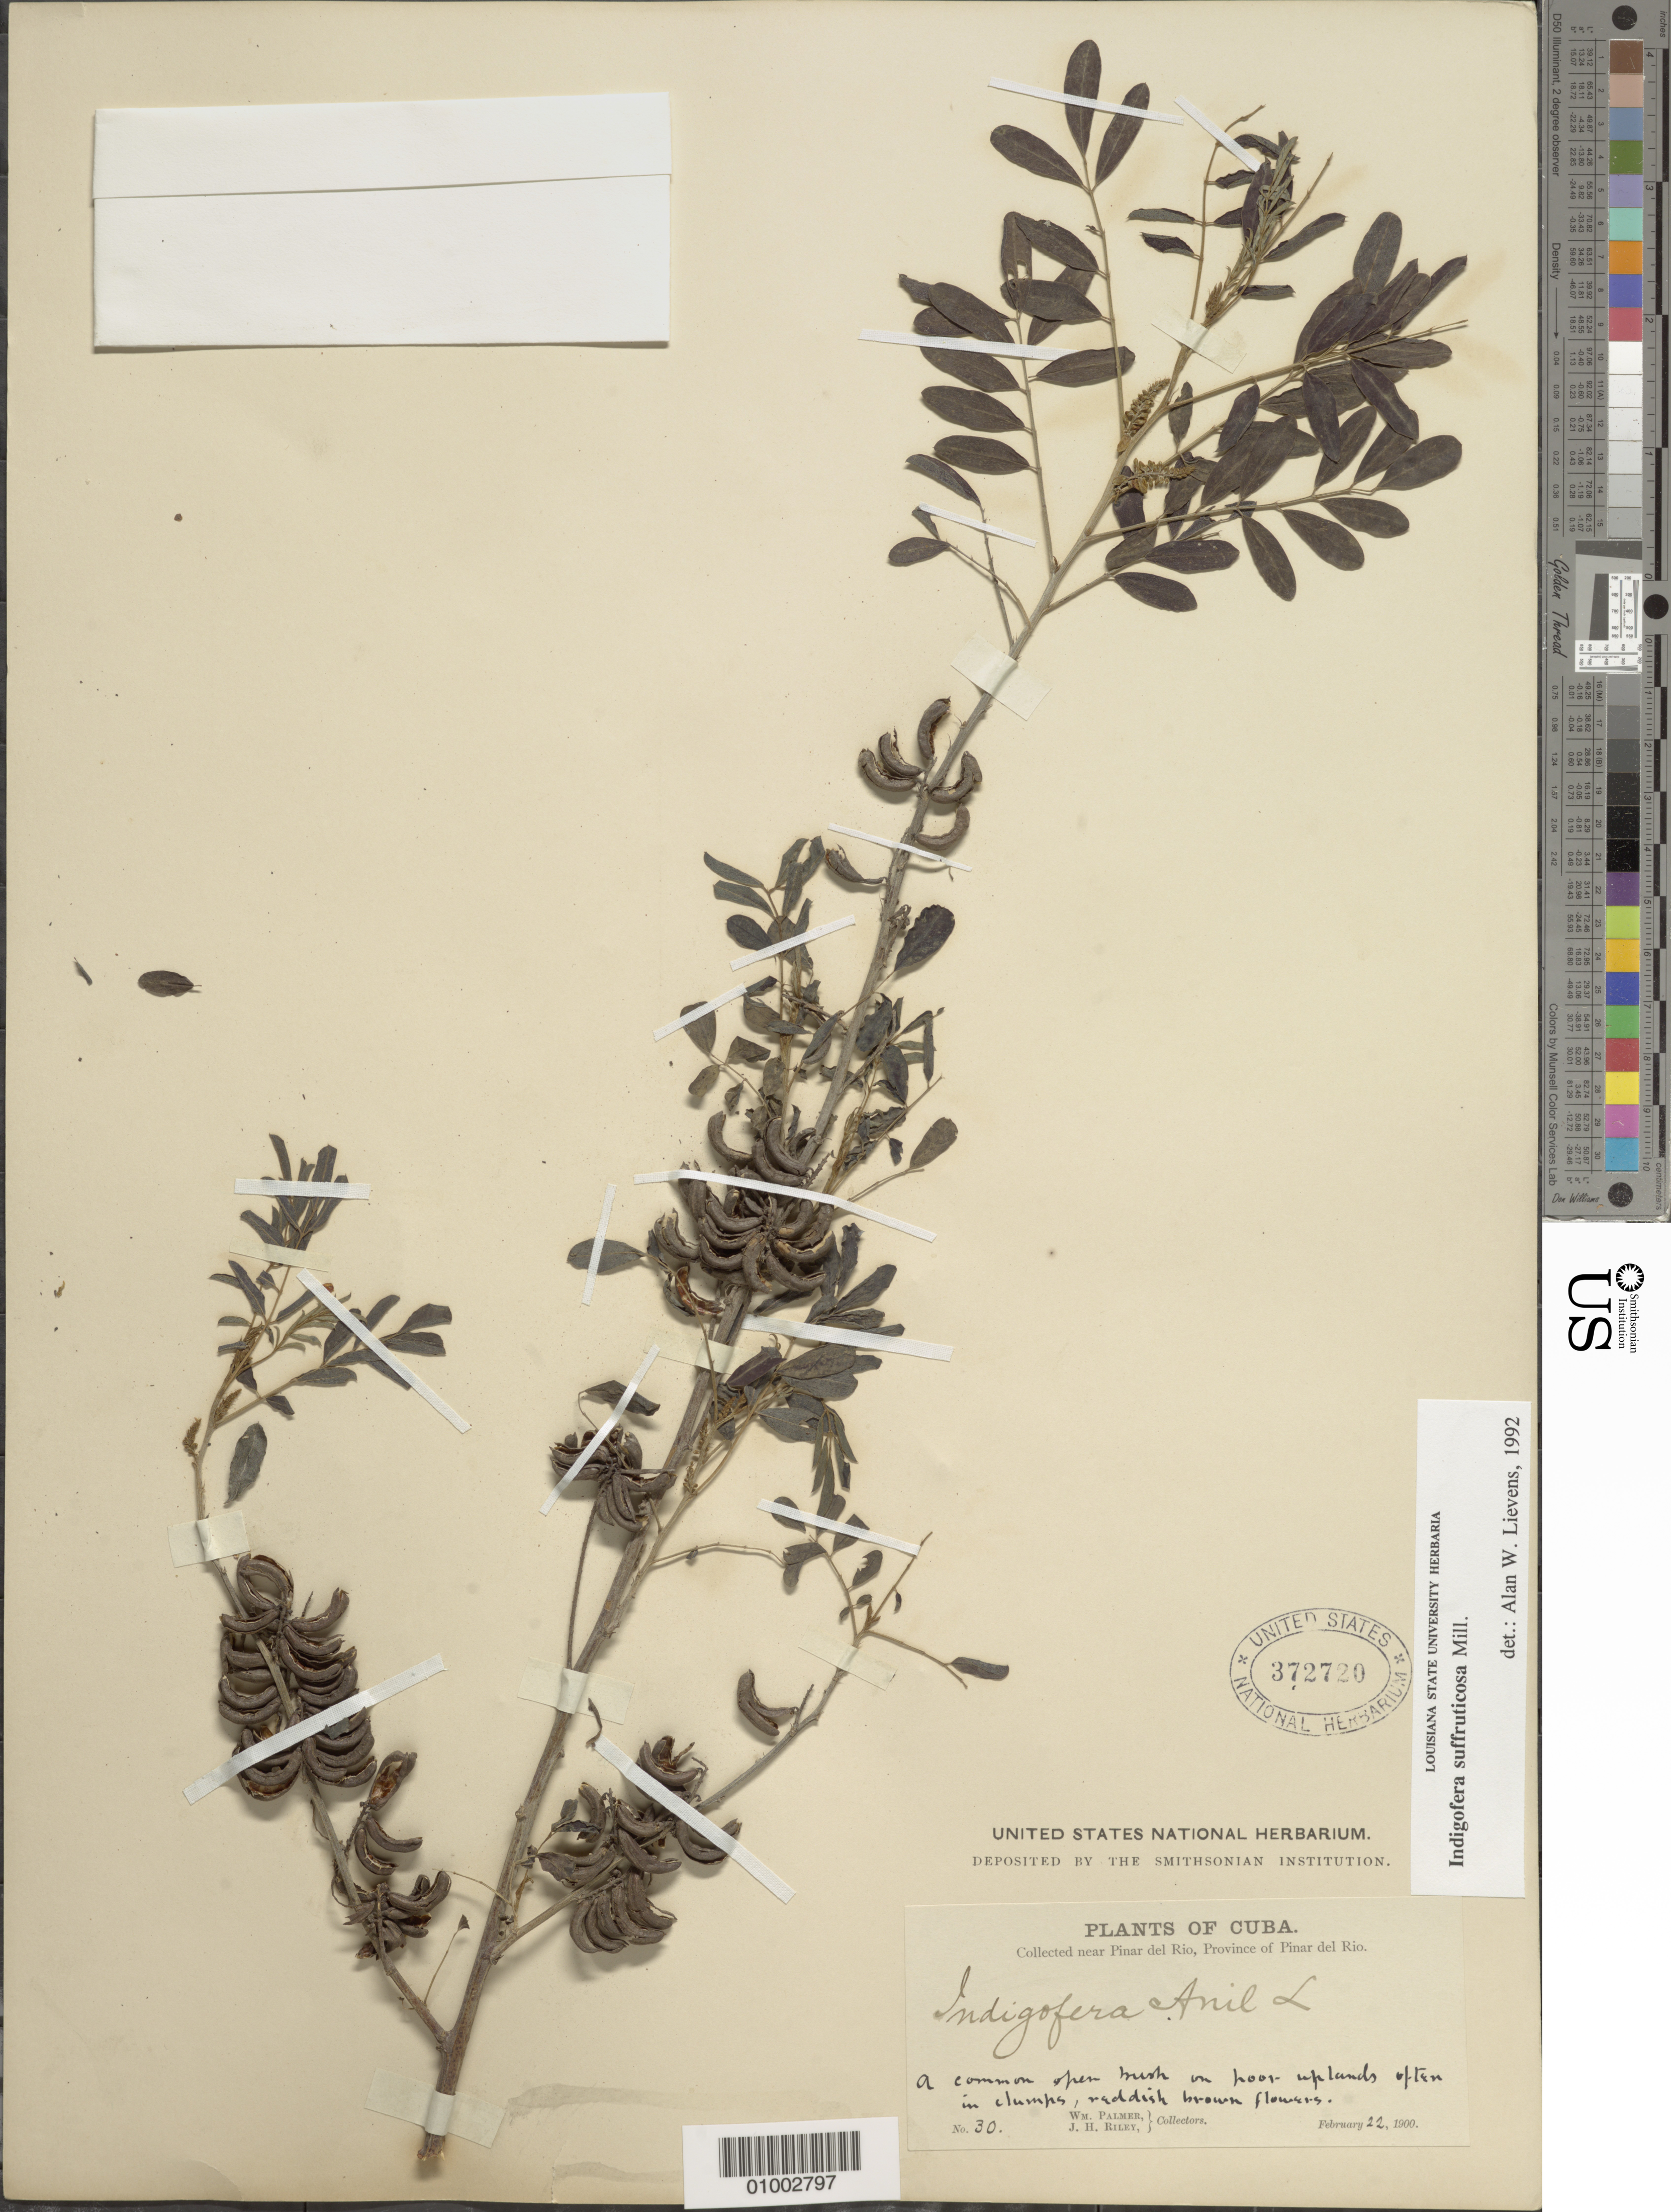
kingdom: Plantae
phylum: Tracheophyta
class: Magnoliopsida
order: Fabales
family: Fabaceae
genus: Indigofera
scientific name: Indigofera suffruticosa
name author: Mill.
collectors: W. Palmer & J. H. Riley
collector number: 30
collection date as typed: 22 Feb 1900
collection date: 1900-02-22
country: Cuba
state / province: Pinar del Rio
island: Cuba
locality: Pinar del Rio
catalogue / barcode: US 372720